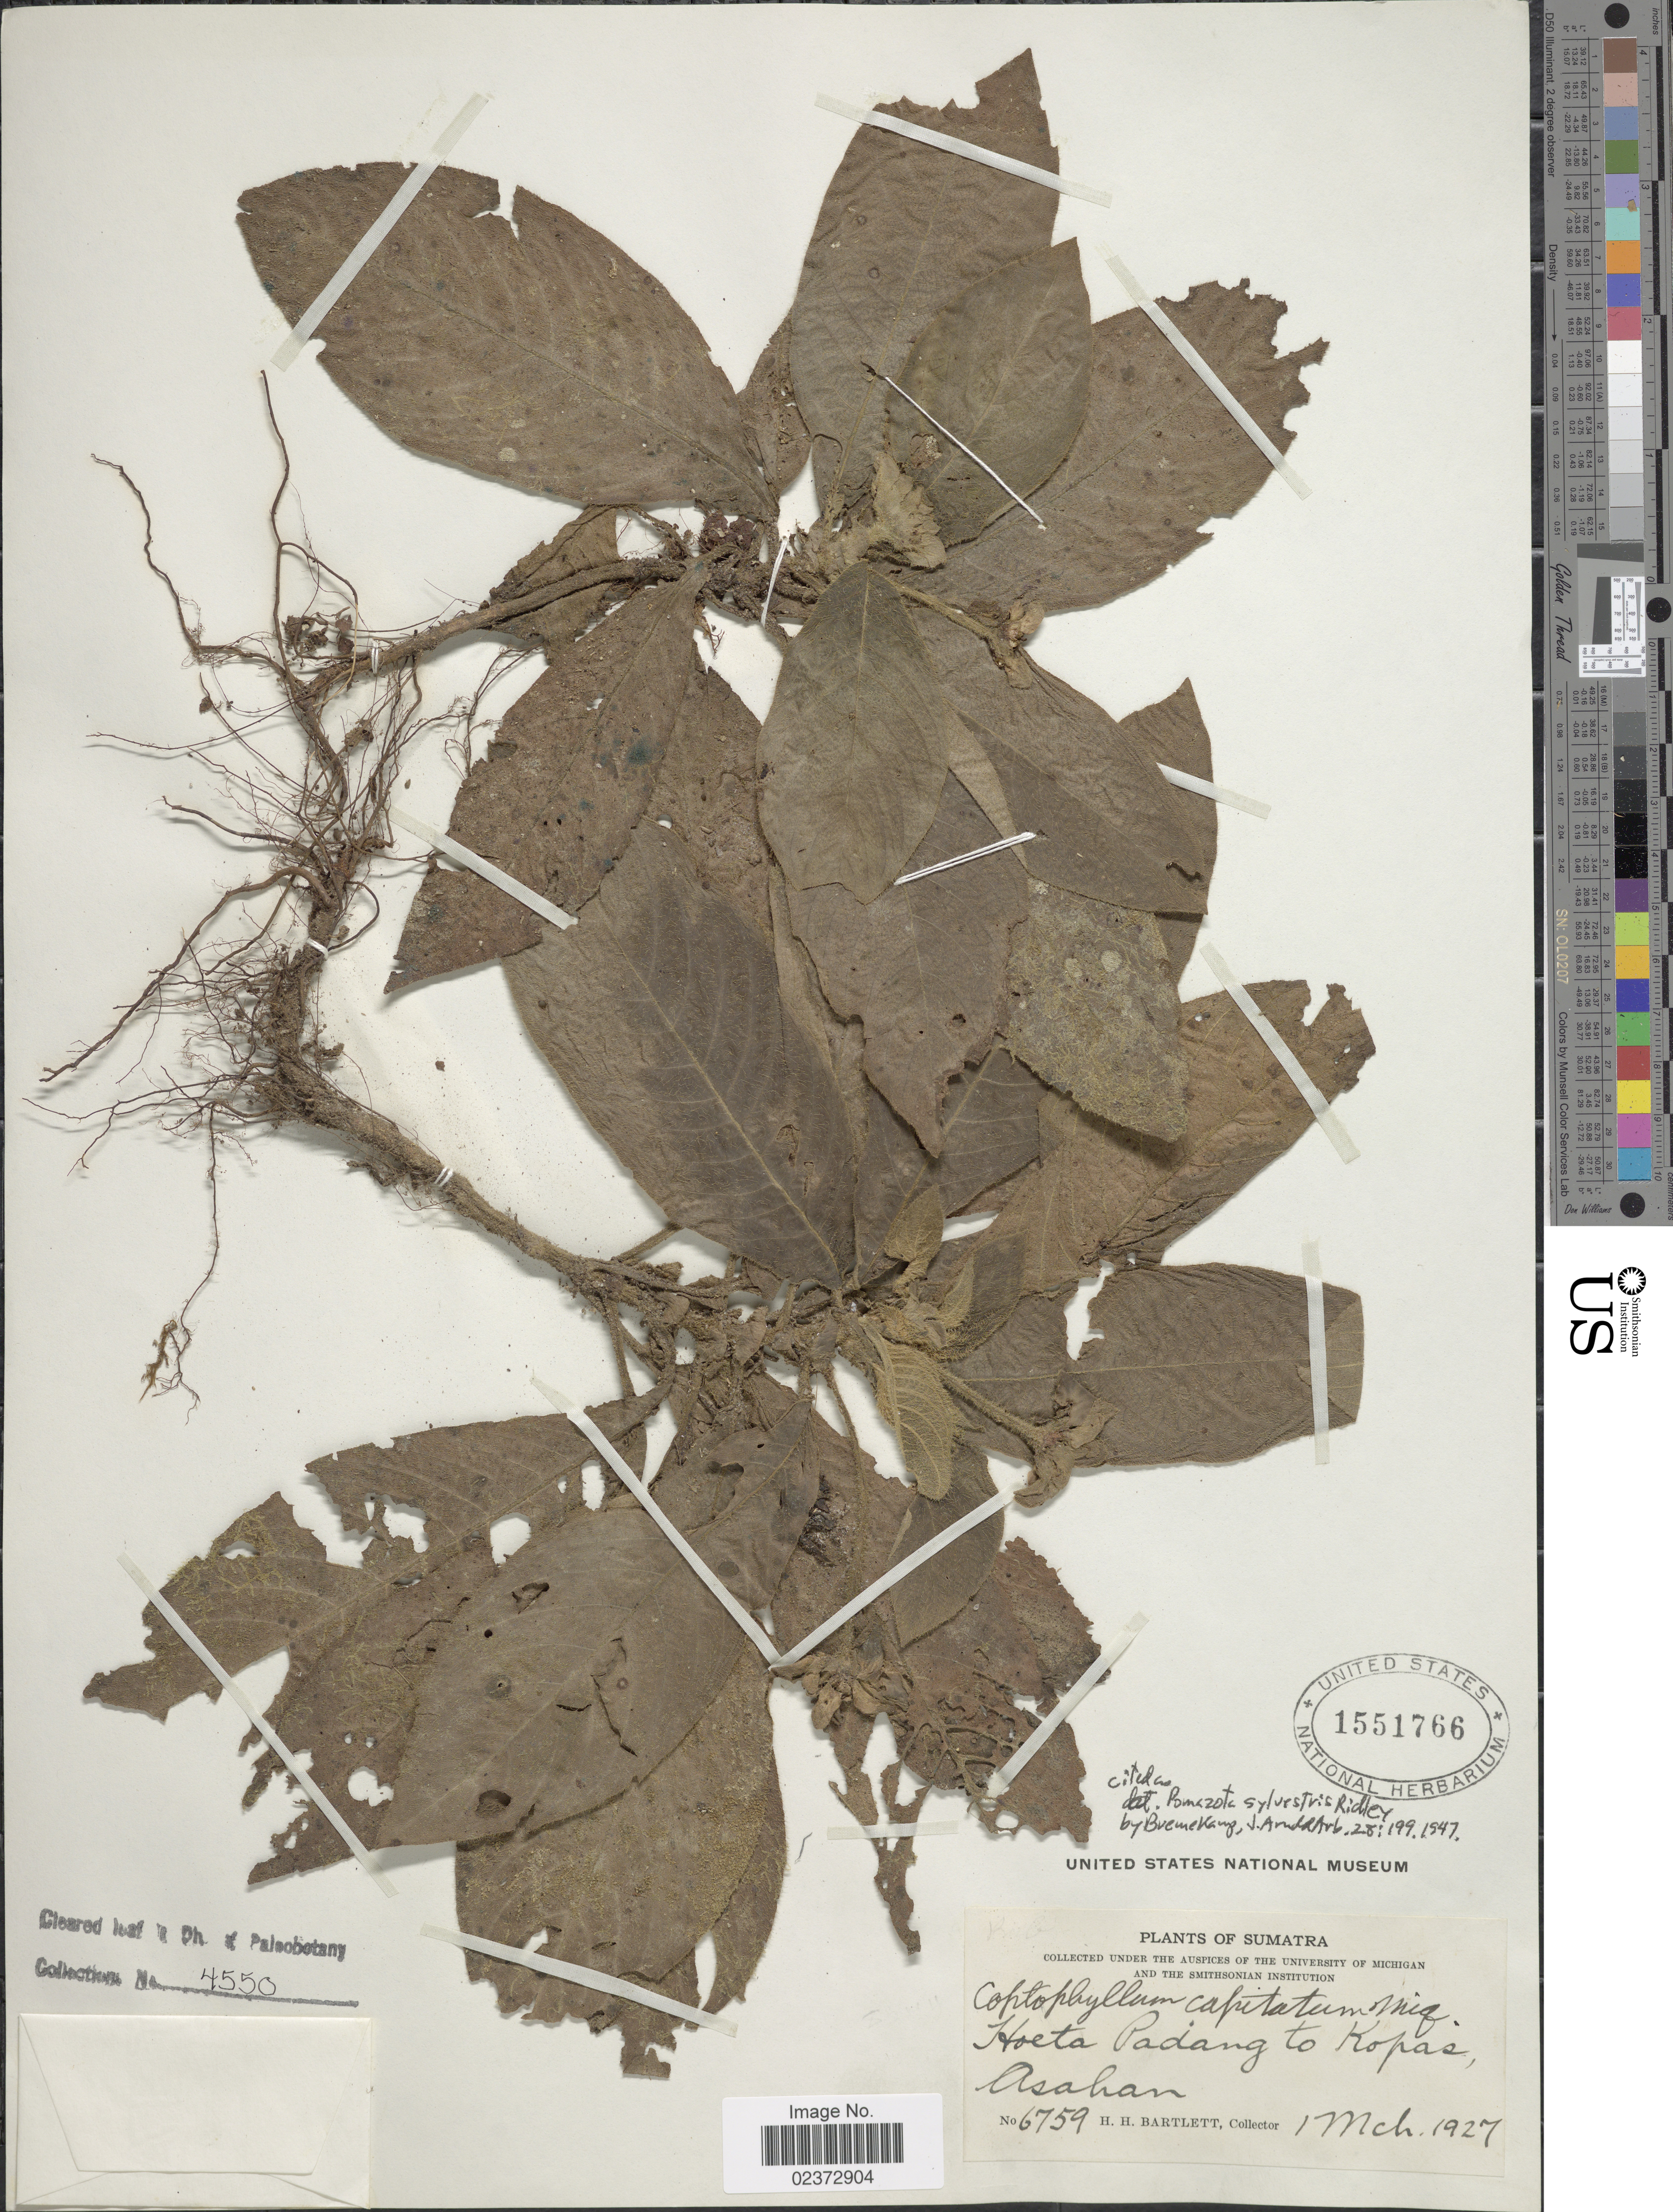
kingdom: Plantae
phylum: Tracheophyta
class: Magnoliopsida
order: Gentianales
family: Rubiaceae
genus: Coptophyllum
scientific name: Coptophyllum sylvestre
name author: (Ridl.) I.M. Turner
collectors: H. H. Bartlett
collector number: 6759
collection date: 1927-03-01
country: Indonesia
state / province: Sumatra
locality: Hoeta Padang to Kopas, Asahan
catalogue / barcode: US 1551766